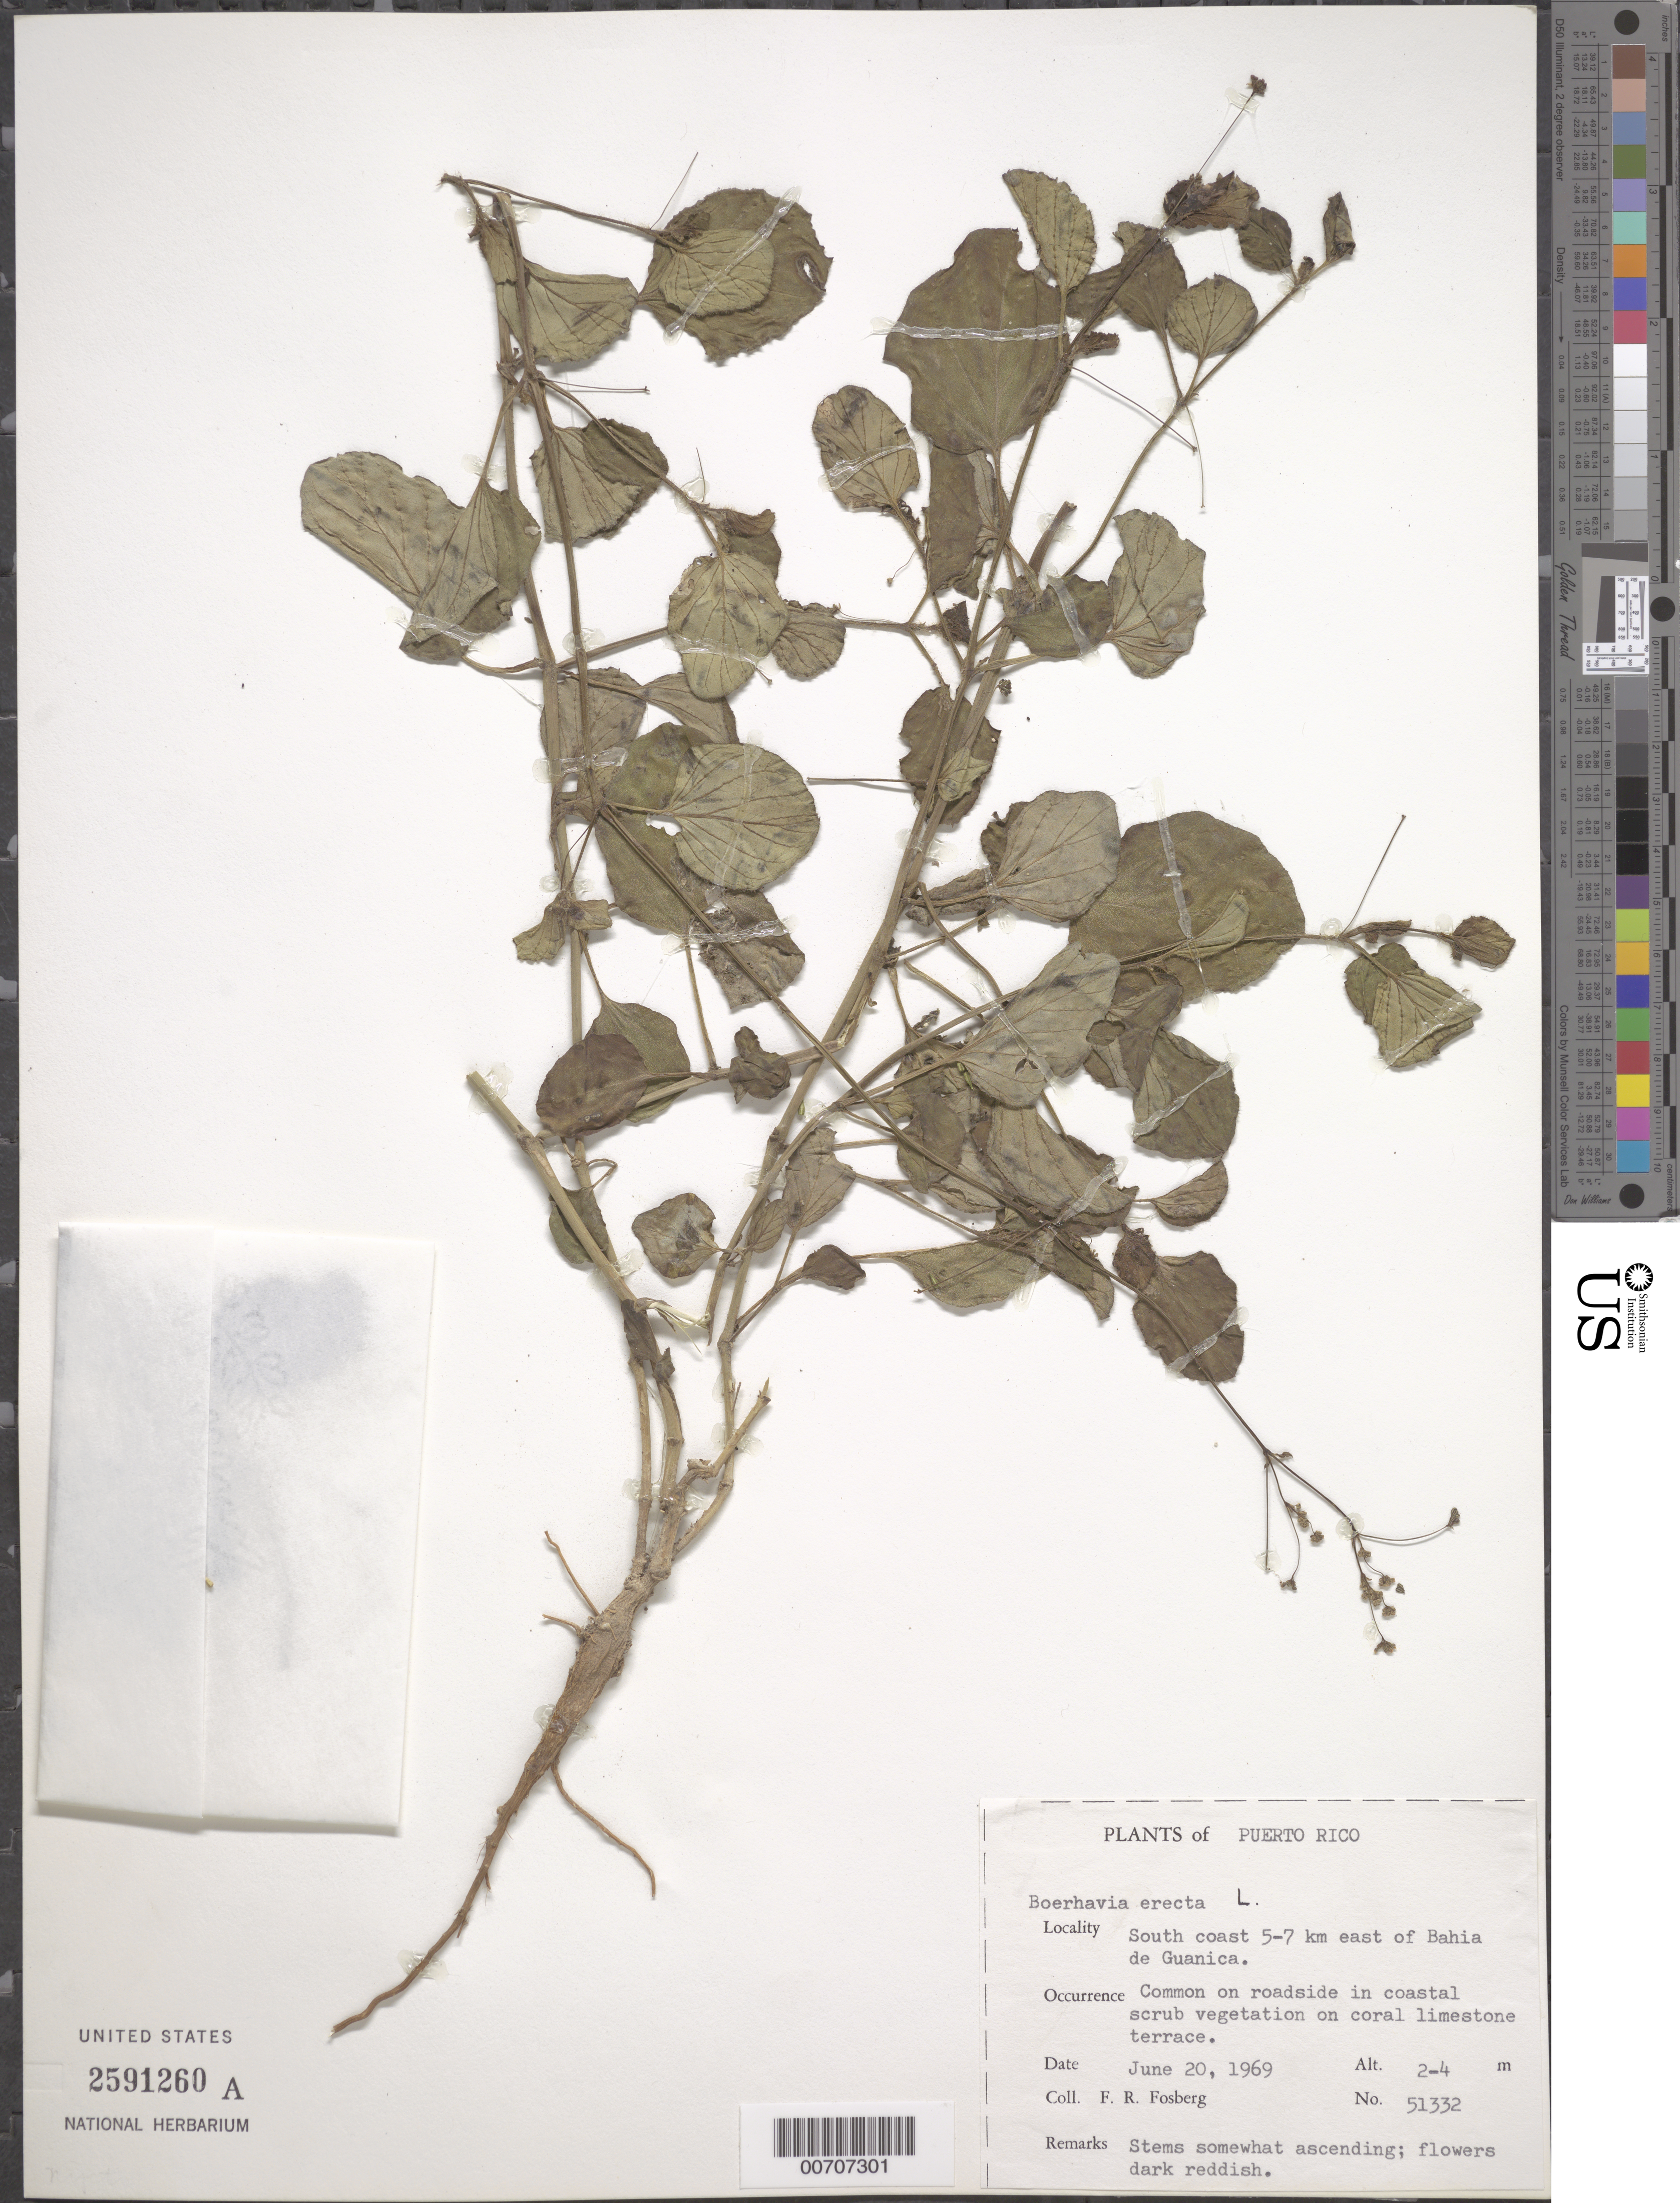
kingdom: Plantae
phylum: Tracheophyta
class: Magnoliopsida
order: Caryophyllales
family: Nyctaginaceae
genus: Boerhavia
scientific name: Boerhavia erecta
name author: L.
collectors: F. R. Fosberg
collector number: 51332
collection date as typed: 20 Jun 1969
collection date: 1969-06-20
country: Puerto Rico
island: Greater Antilles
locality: Bahia de Guanica, S coast 5-7 km E of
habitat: On roadside in coastal scrub vegetation on coral limestone terrace.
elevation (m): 2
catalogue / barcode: US 2591260A